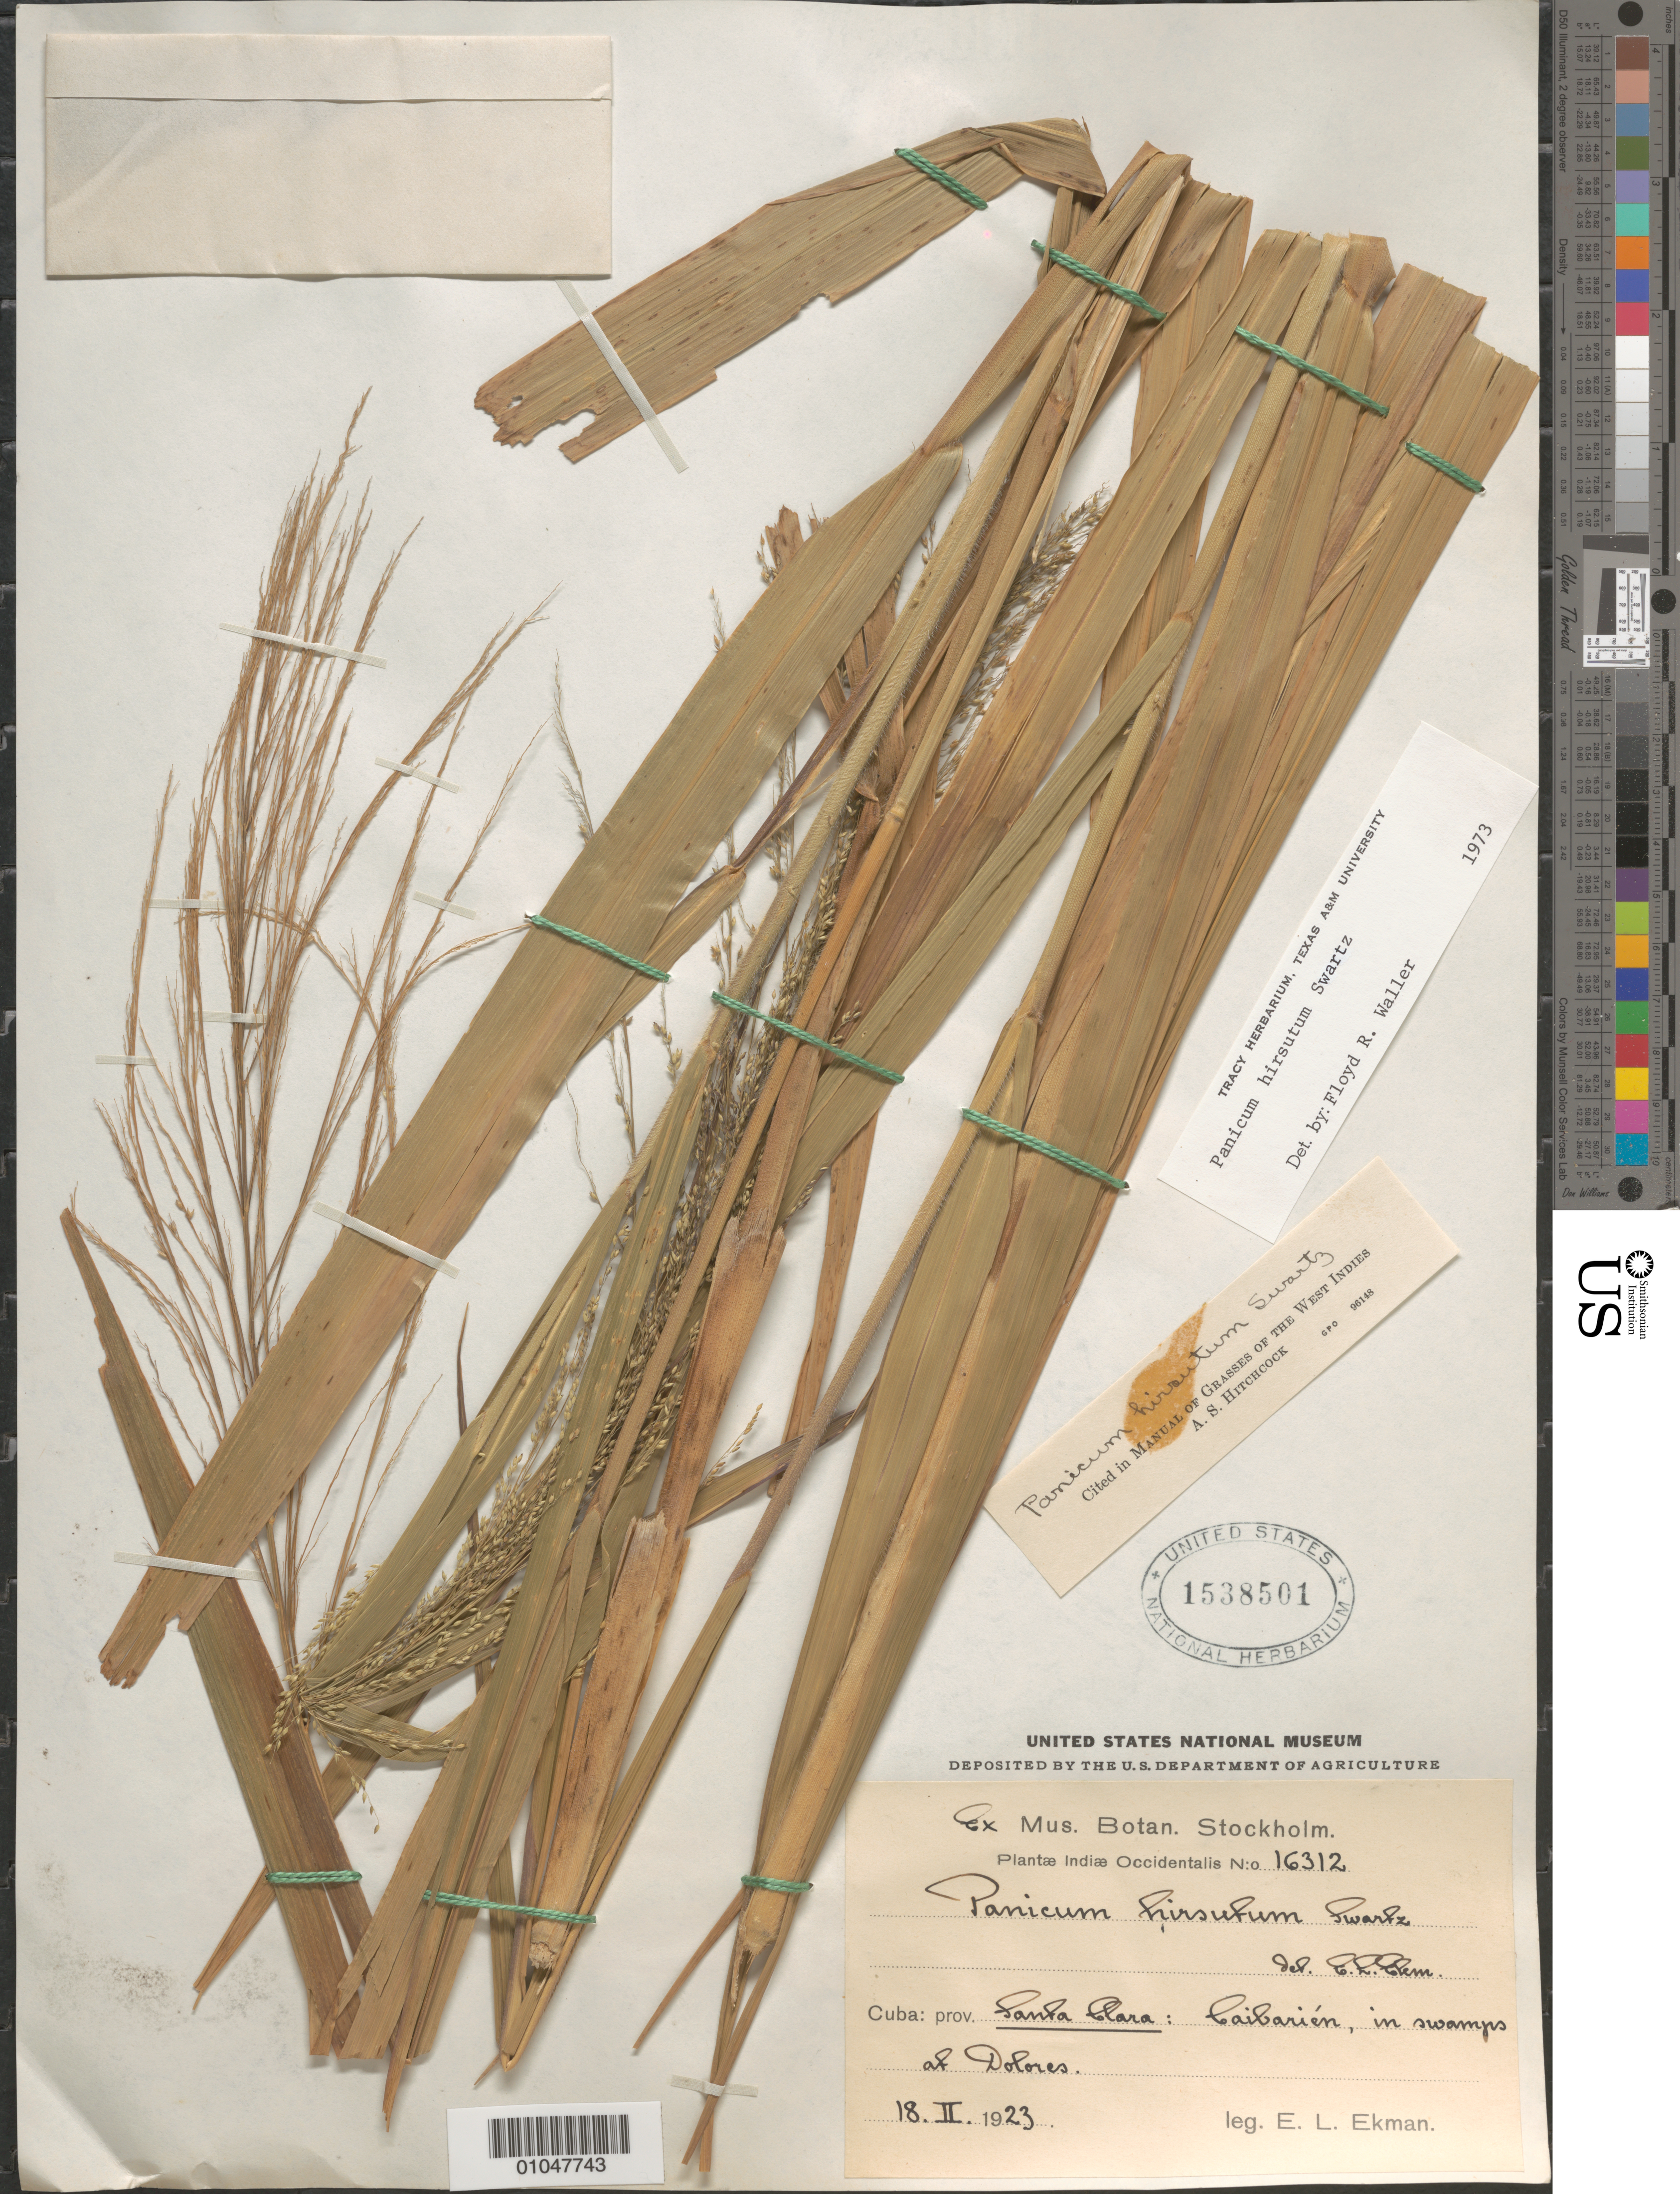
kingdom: Plantae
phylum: Tracheophyta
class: Liliopsida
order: Poales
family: Poaceae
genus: Panicum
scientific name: Panicum hirsutum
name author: Sw.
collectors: E. L. Ekman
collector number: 16312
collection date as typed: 18 Feb 1923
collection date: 1923-02-18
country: Cuba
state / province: Villa Clara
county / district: Santa Clara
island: Cuba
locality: Caibarien, in swamps of Dolores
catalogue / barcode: US 1538501